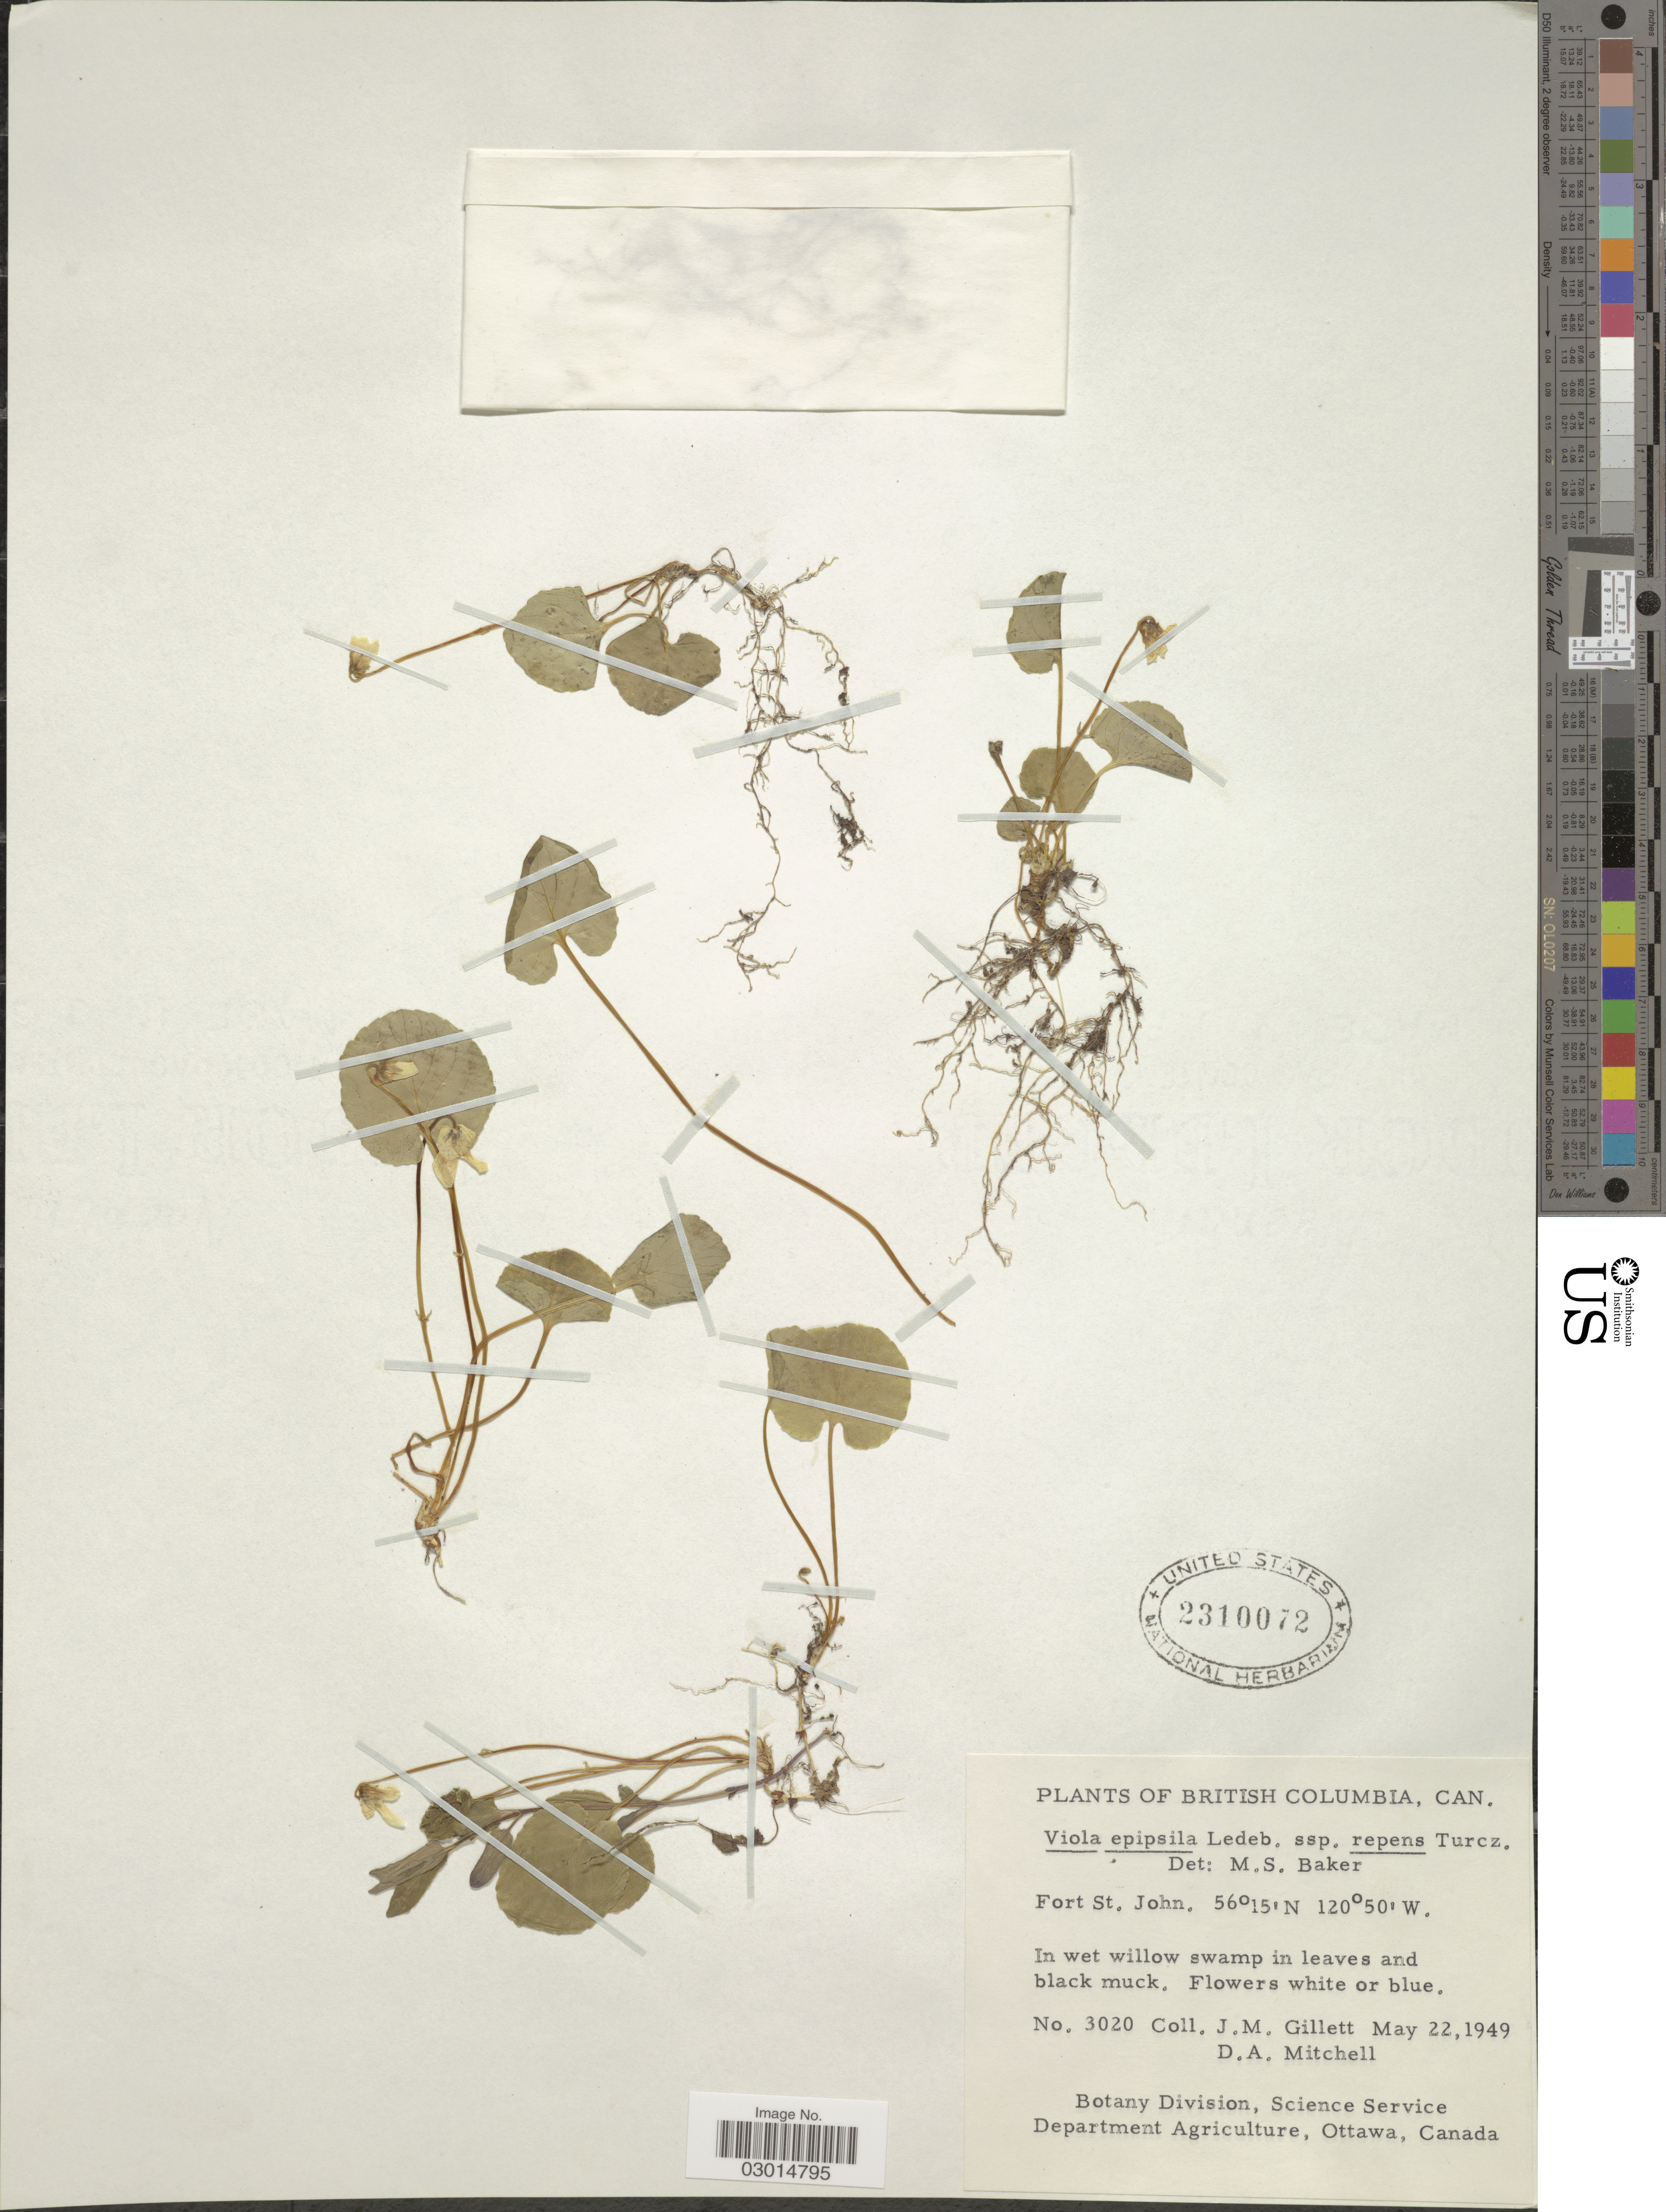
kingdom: Plantae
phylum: Tracheophyta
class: Magnoliopsida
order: Malpighiales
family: Violaceae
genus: Viola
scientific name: Viola epipsila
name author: Ledeb.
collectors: J. M. Gillett & D. Mitchell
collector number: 3020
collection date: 1949-05-22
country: Canada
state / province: British Columbia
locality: Fort St. John.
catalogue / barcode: US 2310072